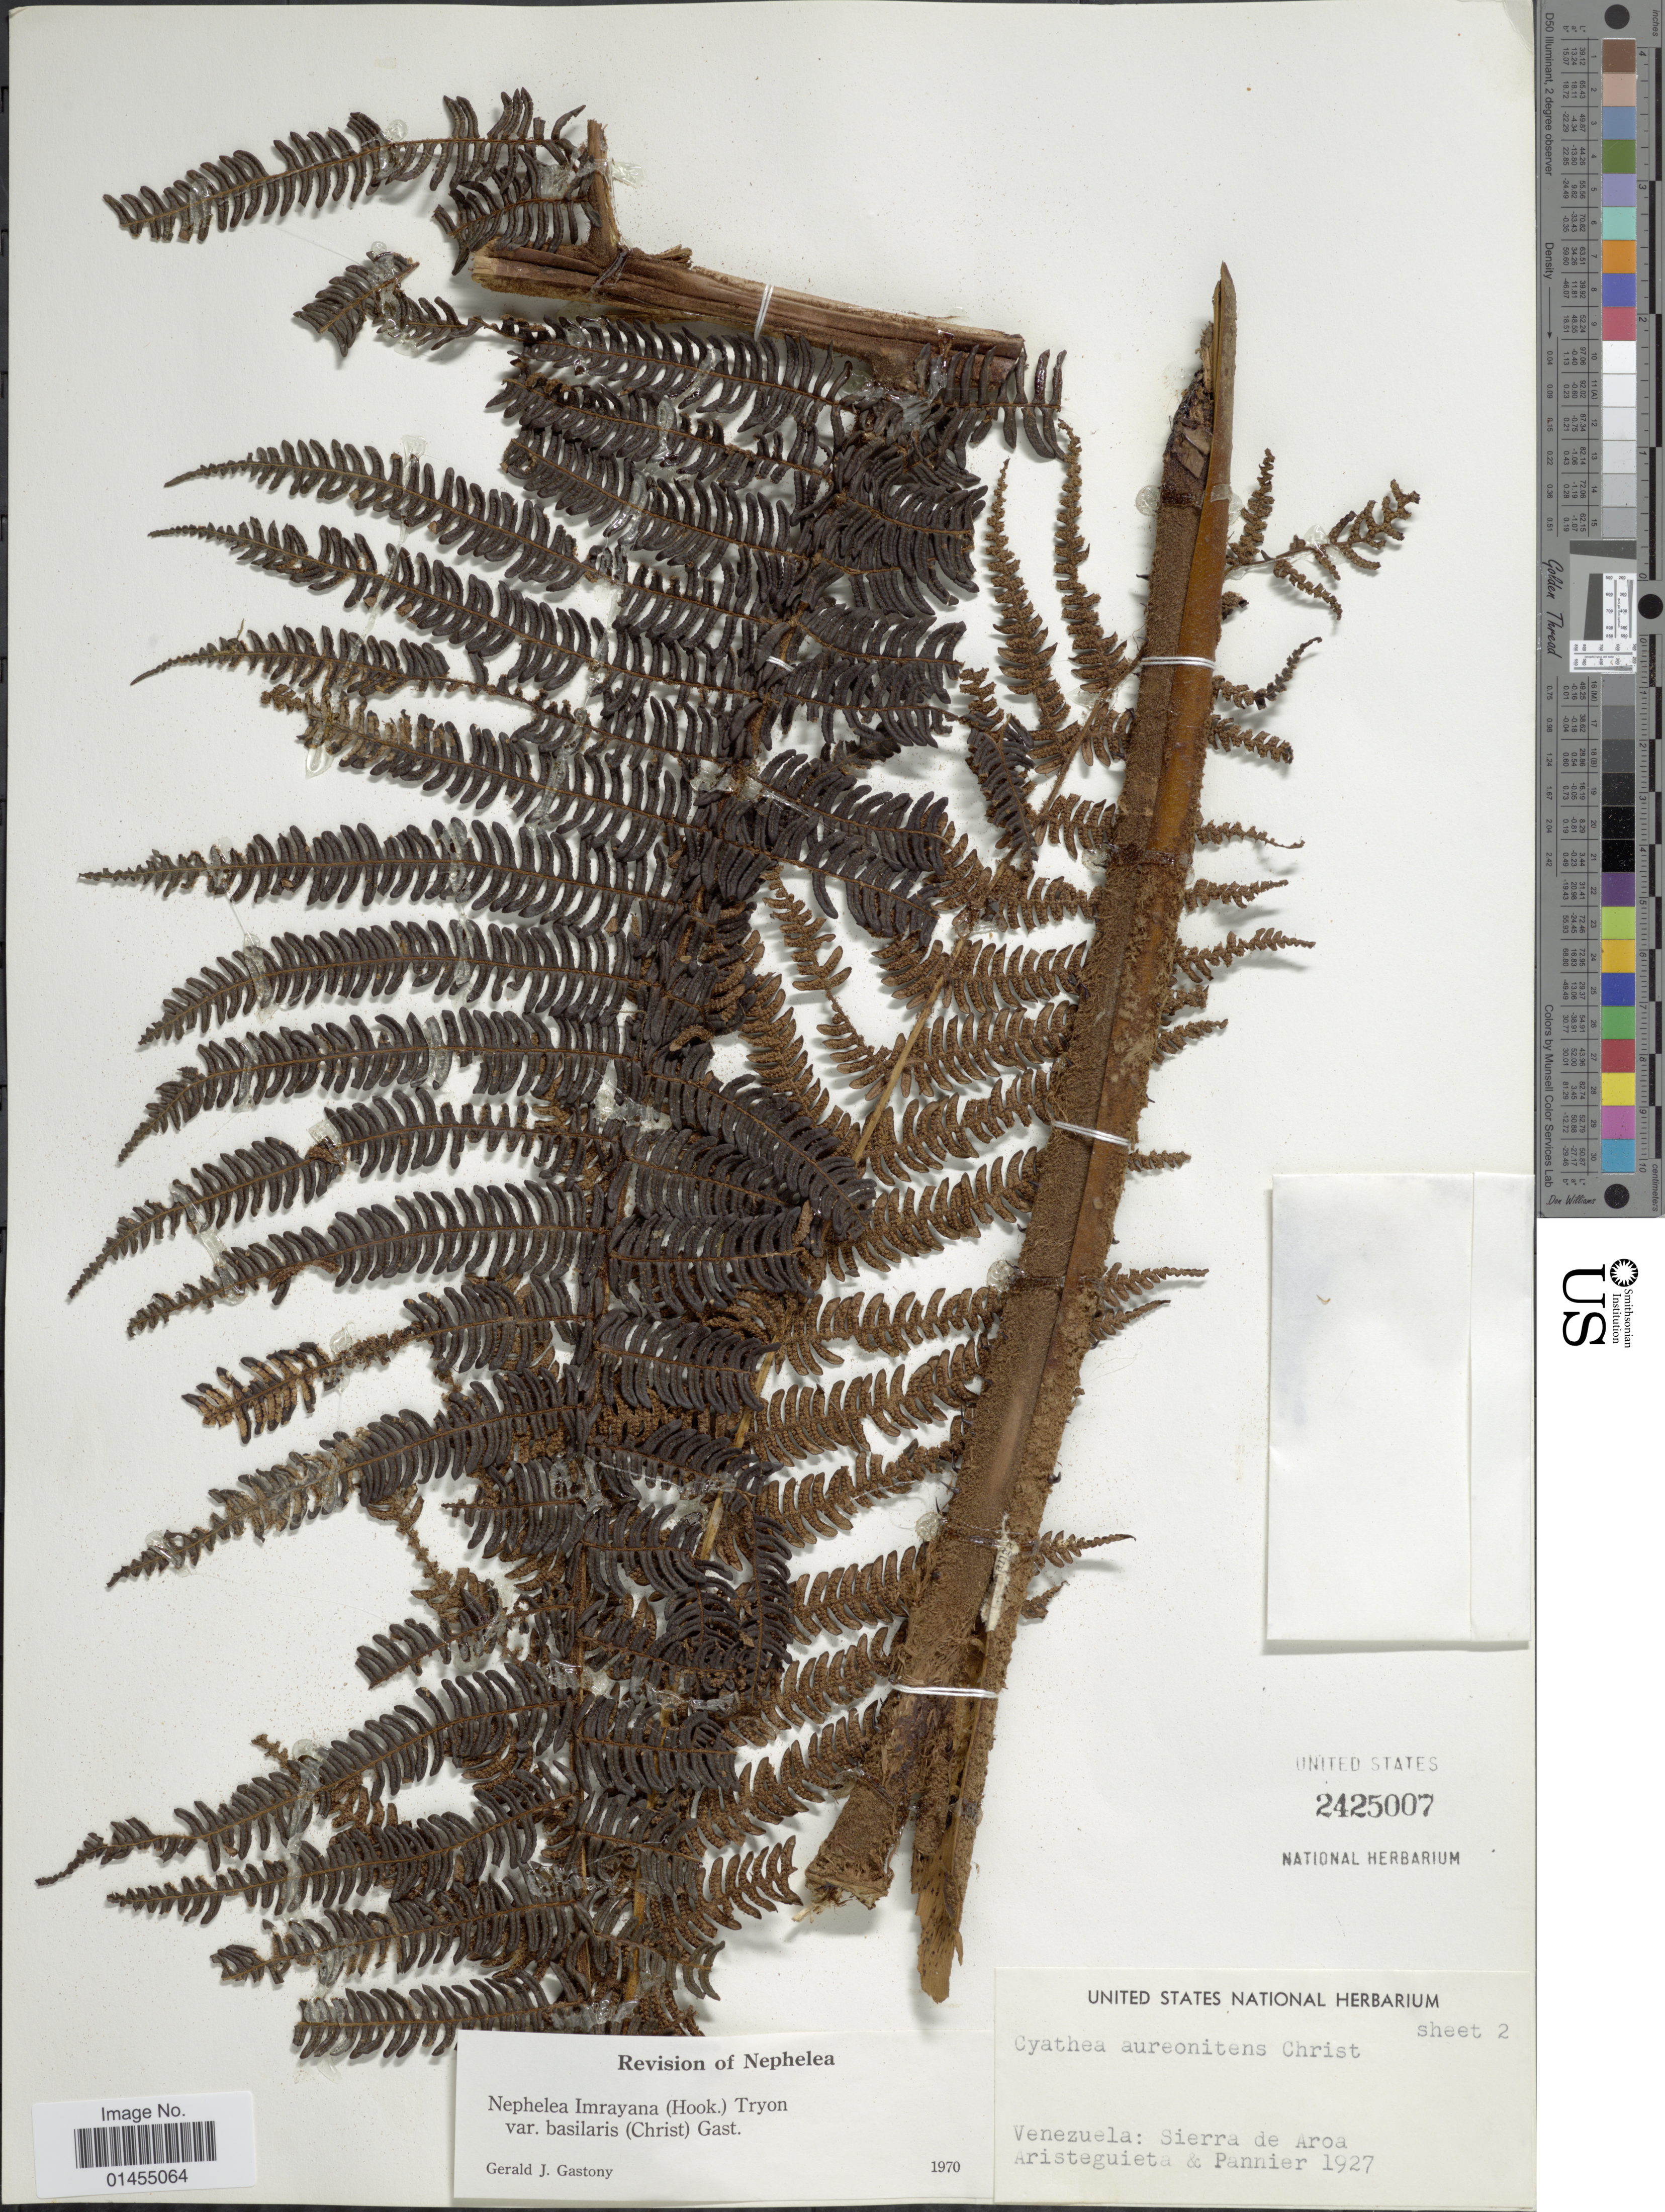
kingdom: Plantae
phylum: Tracheophyta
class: Polypodiopsida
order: Cyatheales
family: Cyatheaceae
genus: Alsophila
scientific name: Alsophila imrayana var. basilaris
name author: (Christ) Lellinger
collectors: -. Aristeguieta & F. Pannier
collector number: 1927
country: Venezuela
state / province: Yaracuy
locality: Sierra de Aroa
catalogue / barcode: US 2425007